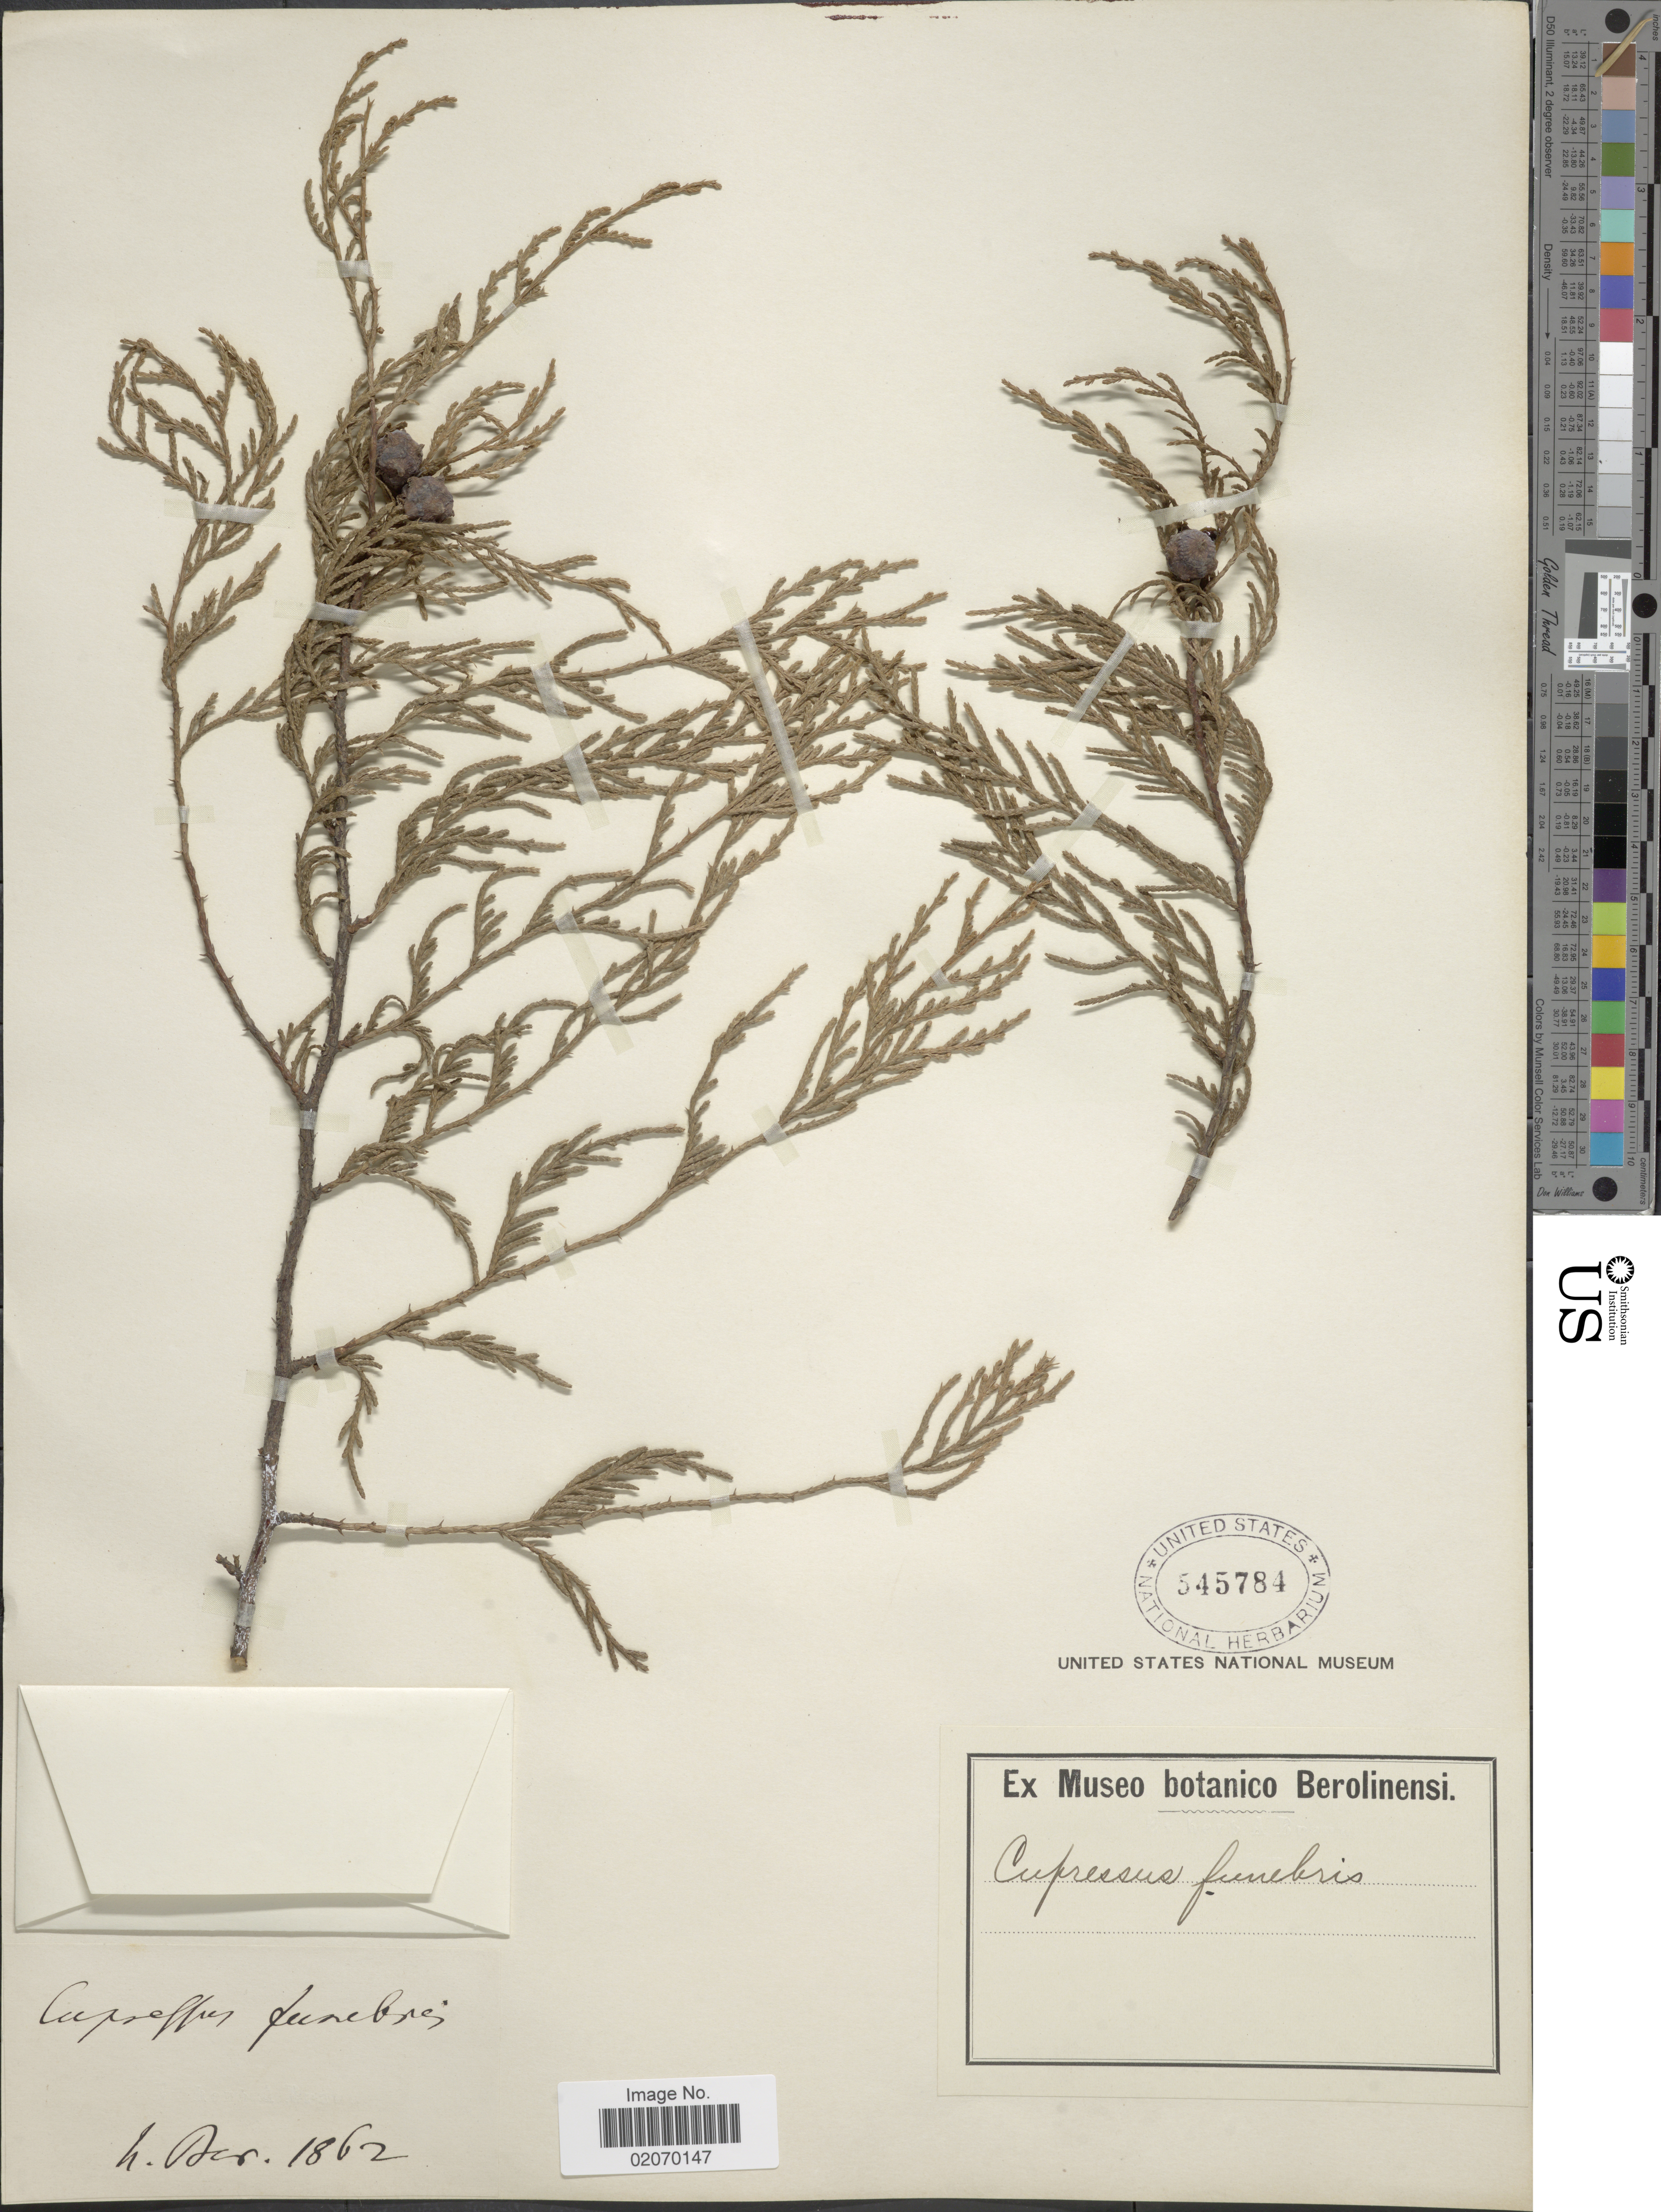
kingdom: Plantae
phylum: Tracheophyta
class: Pinopsida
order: Pinales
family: Cupressaceae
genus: Cupressus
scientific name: Cupressus funebris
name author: Endl.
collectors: ex Museo Botanico Berolinensi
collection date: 1862-12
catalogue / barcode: US 545784